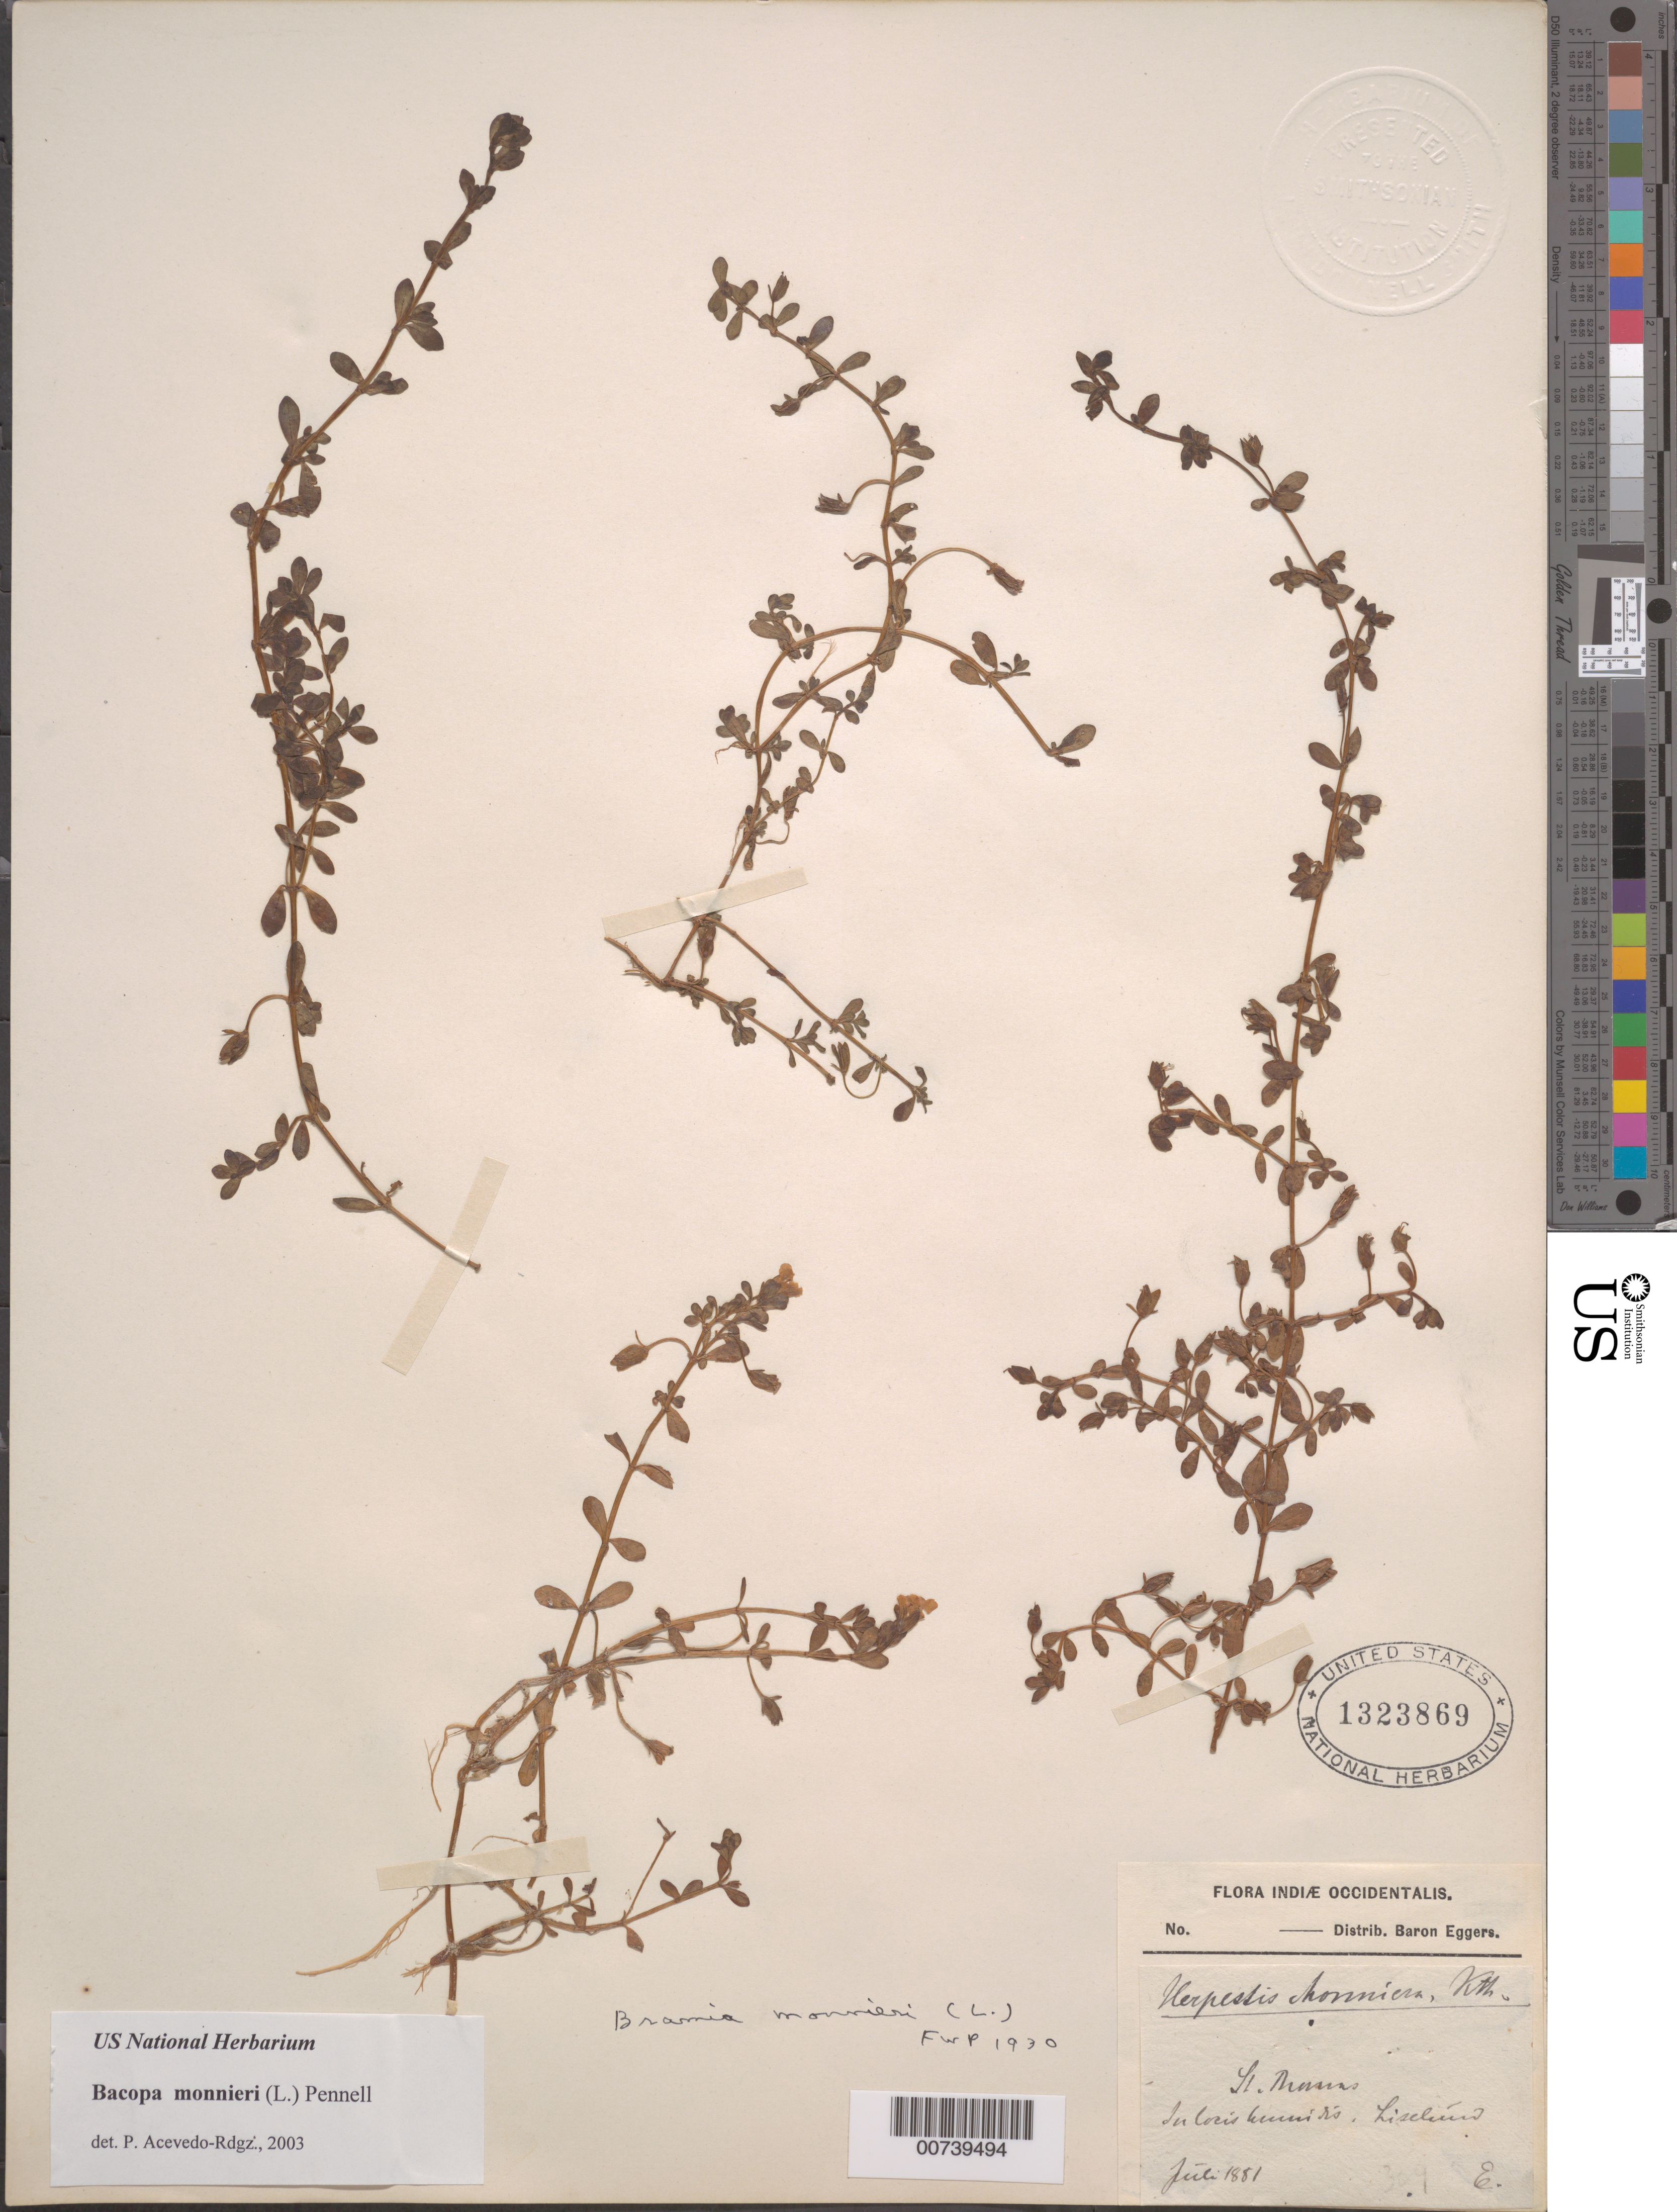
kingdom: Plantae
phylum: Tracheophyta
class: Magnoliopsida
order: Lamiales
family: Plantaginaceae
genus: Bacopa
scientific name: Bacopa monnieri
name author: (L.) Wettst.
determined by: Acevedo-Rodríguez, P., (BOT), Smithsonian Institution - National Museum of Natural History (UNITED STATES)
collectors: H. F. A. von Eggers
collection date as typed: Jun 1881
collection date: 1881-06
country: U.S. Virgin Islands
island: St. Thomas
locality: Inelligible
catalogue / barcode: US 1323869